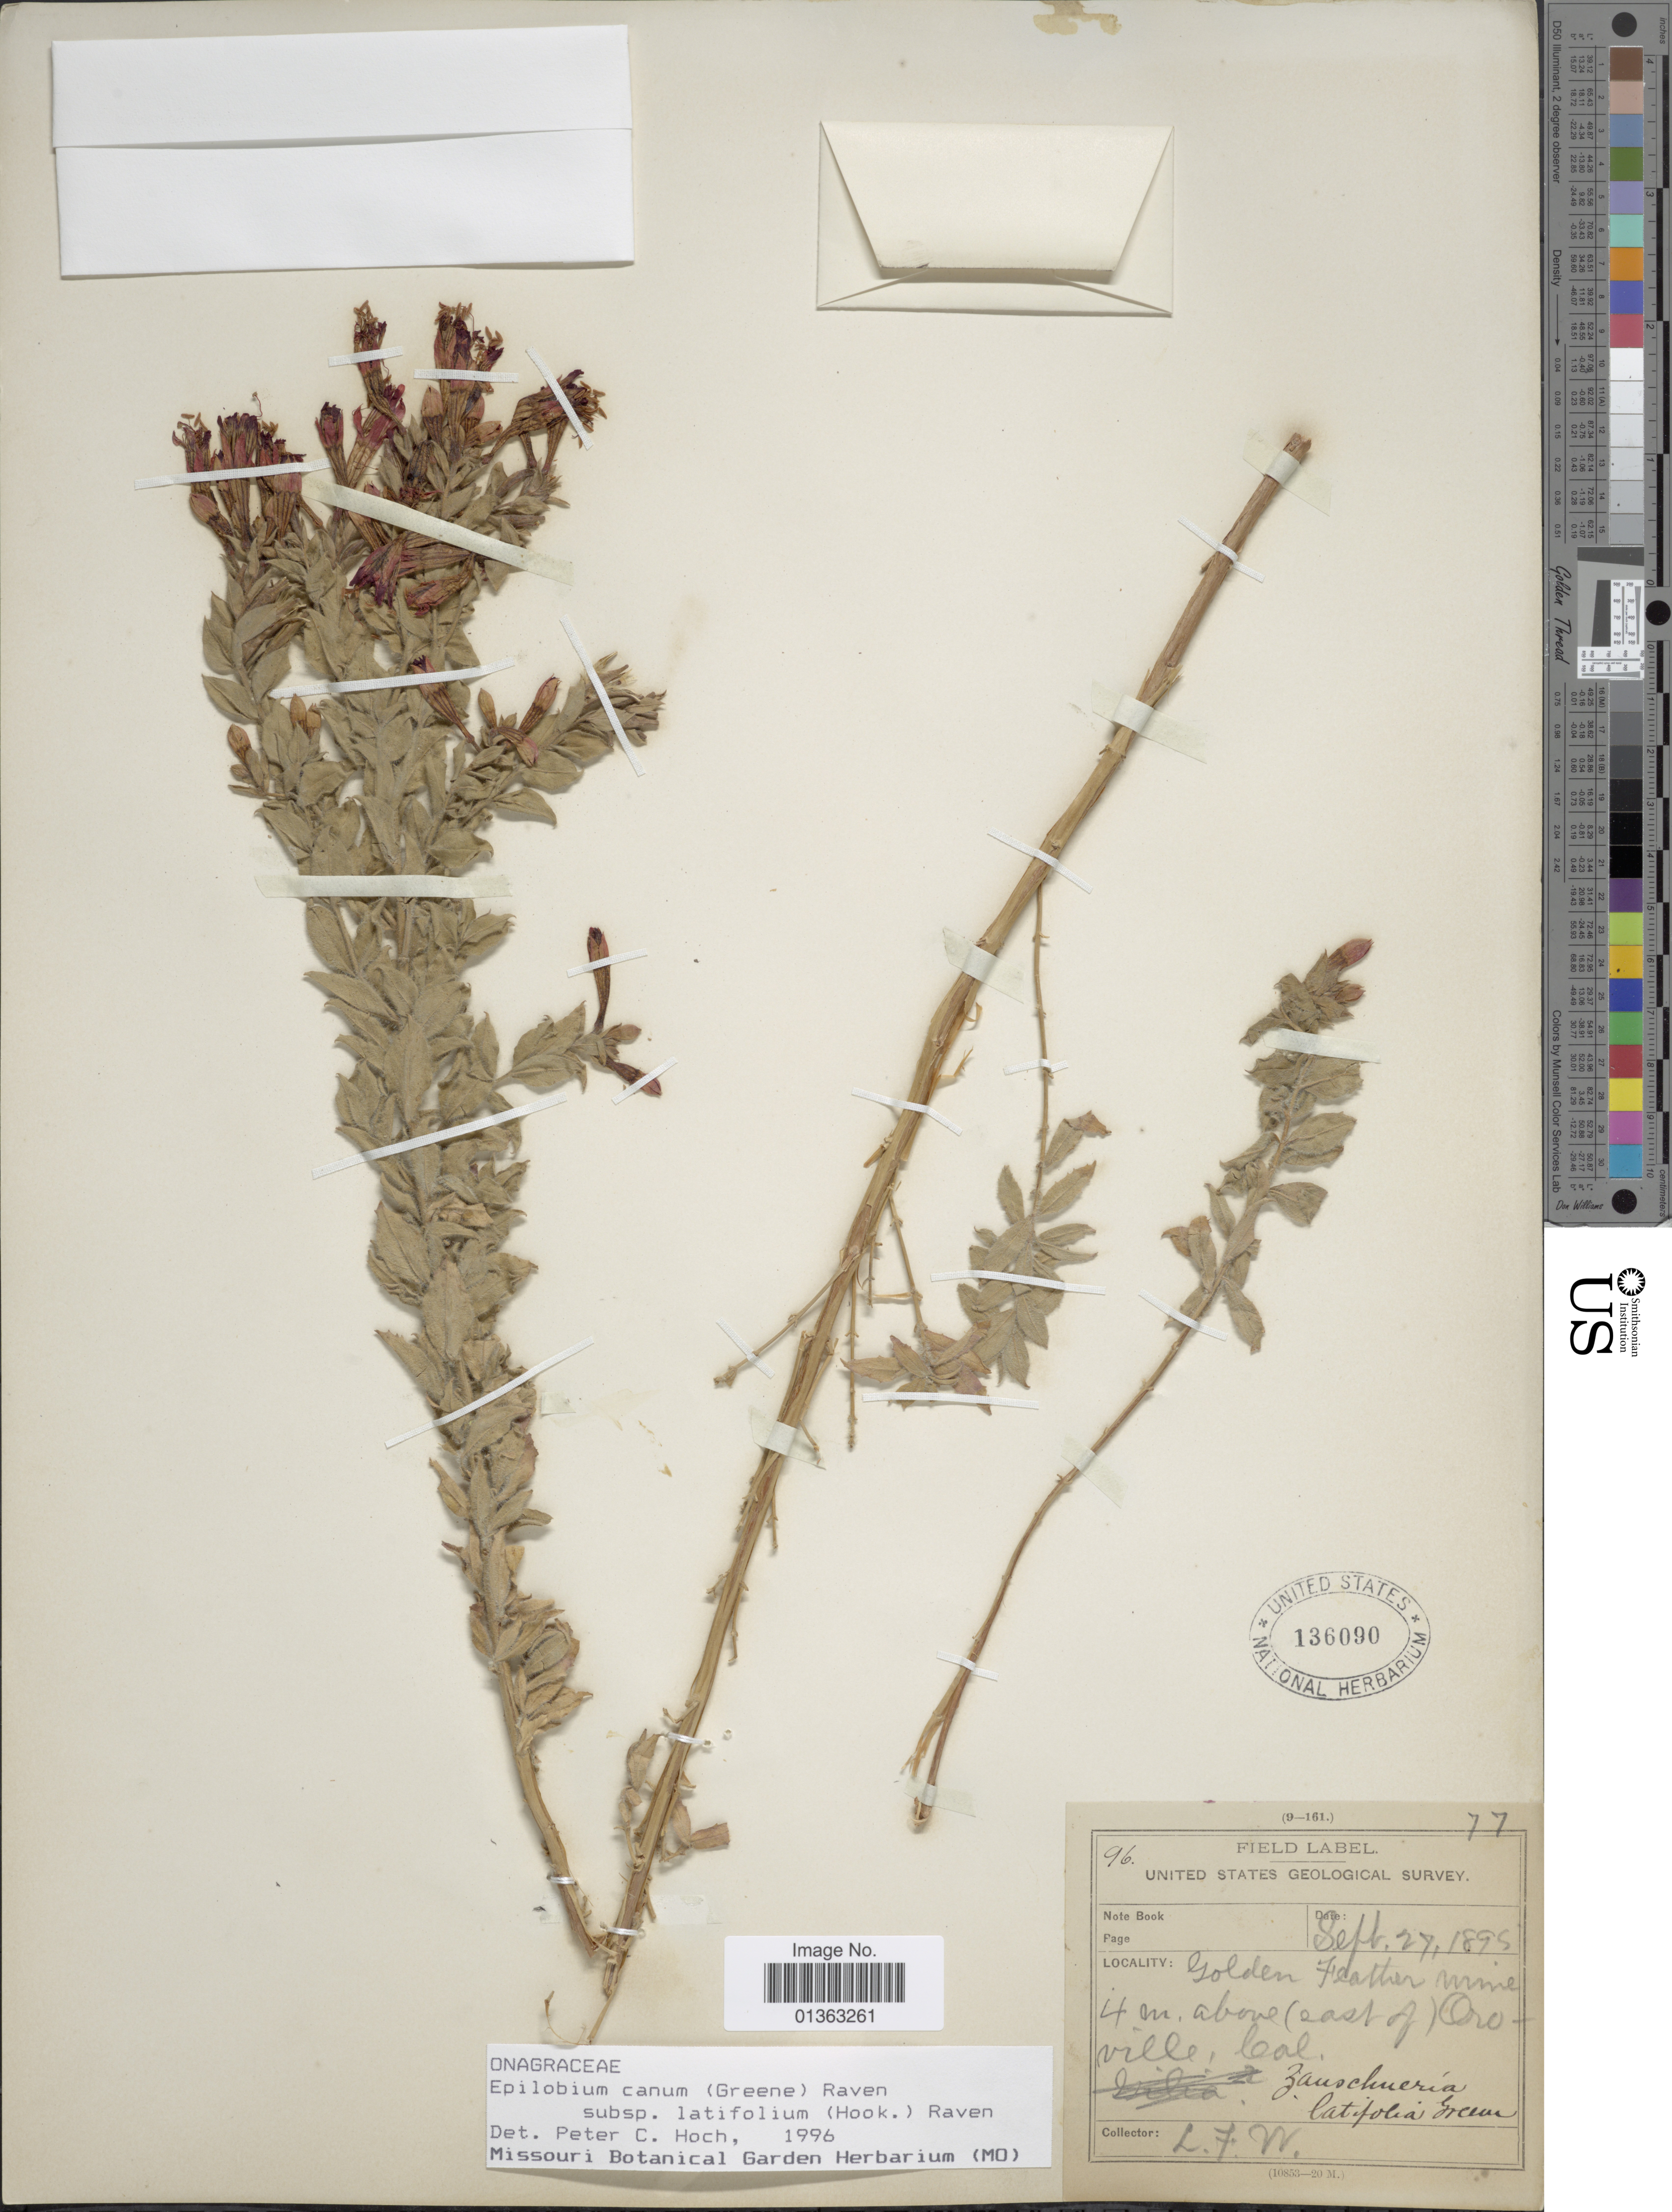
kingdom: Plantae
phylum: Tracheophyta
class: Magnoliopsida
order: Myrtales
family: Onagraceae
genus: Epilobium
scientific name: Epilobium canum subsp. latifolium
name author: (Hook.) P.H. Raven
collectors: L. Ward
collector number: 96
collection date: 1895-09-27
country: United States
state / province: California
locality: Golden Feather Mine 4 en above (east of) Oroville.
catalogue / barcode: US 136090